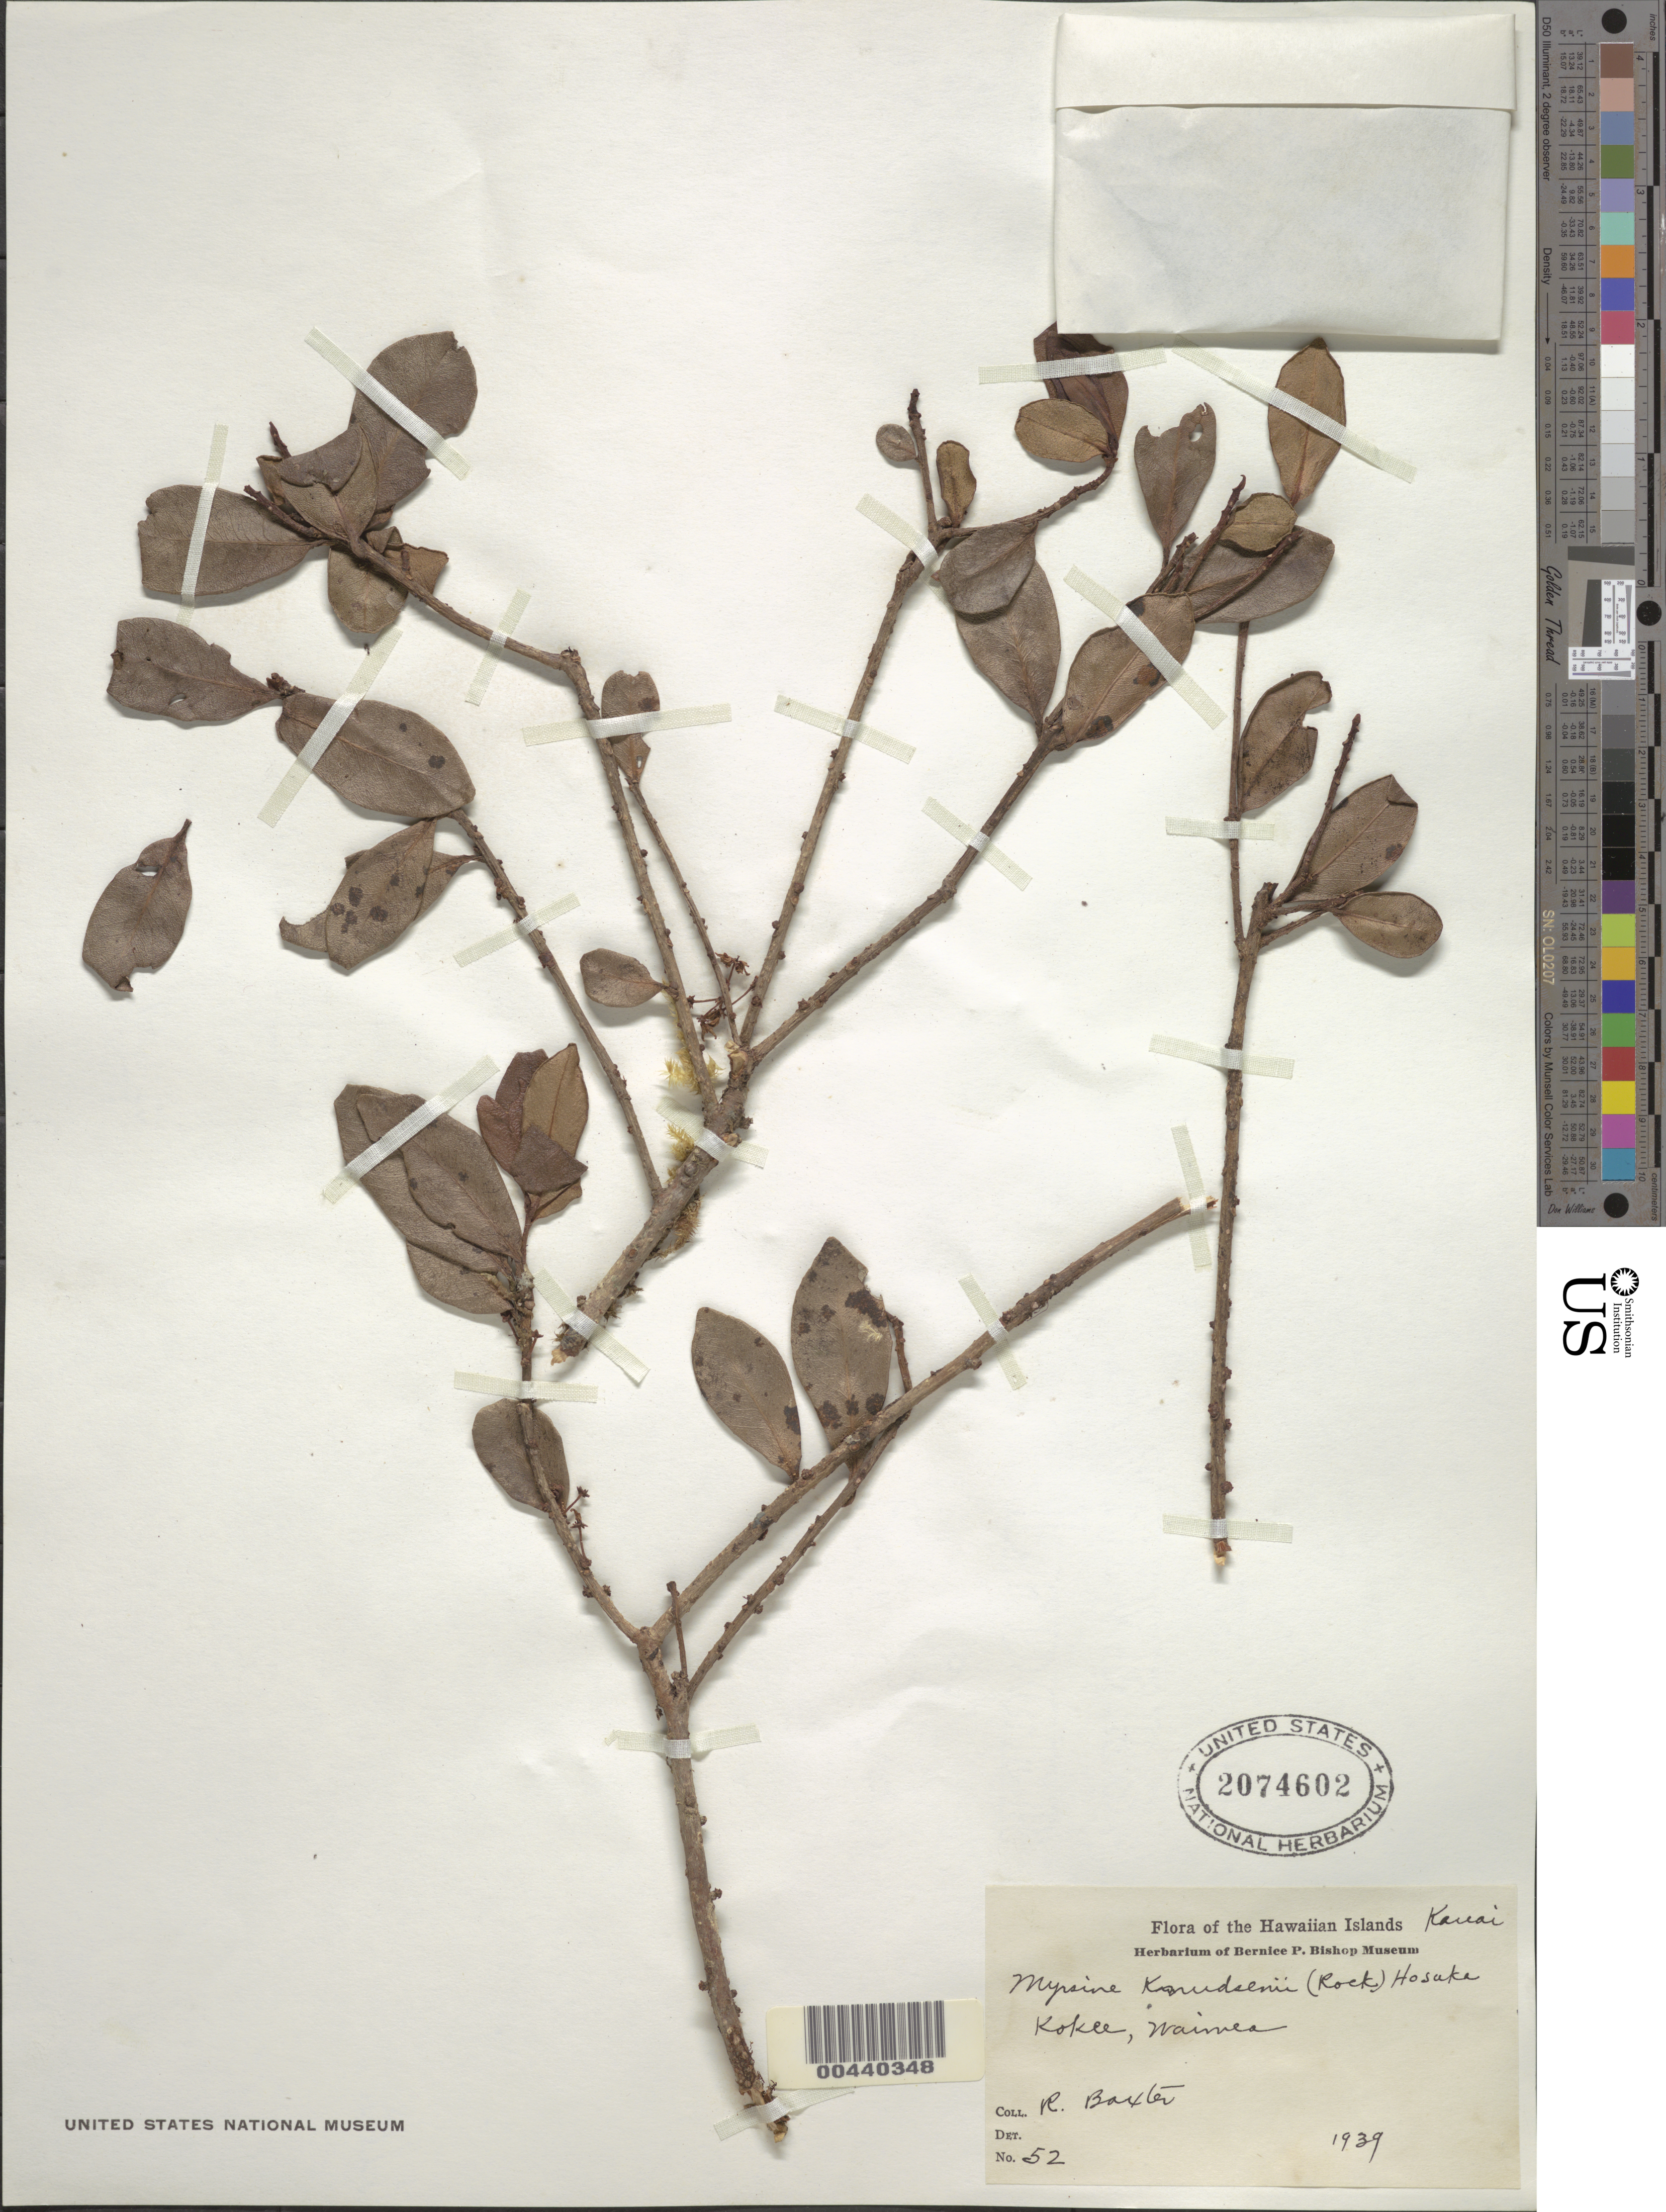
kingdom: Plantae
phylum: Tracheophyta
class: Magnoliopsida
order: Ericales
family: Primulaceae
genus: Myrsine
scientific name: Myrsine knudsenii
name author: (Rock) Hosaka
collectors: R. Baxter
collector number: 52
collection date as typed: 1939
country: United States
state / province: Hawaii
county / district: Kauai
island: Kaua'i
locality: Kokee, Waimea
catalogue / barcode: US 2074602